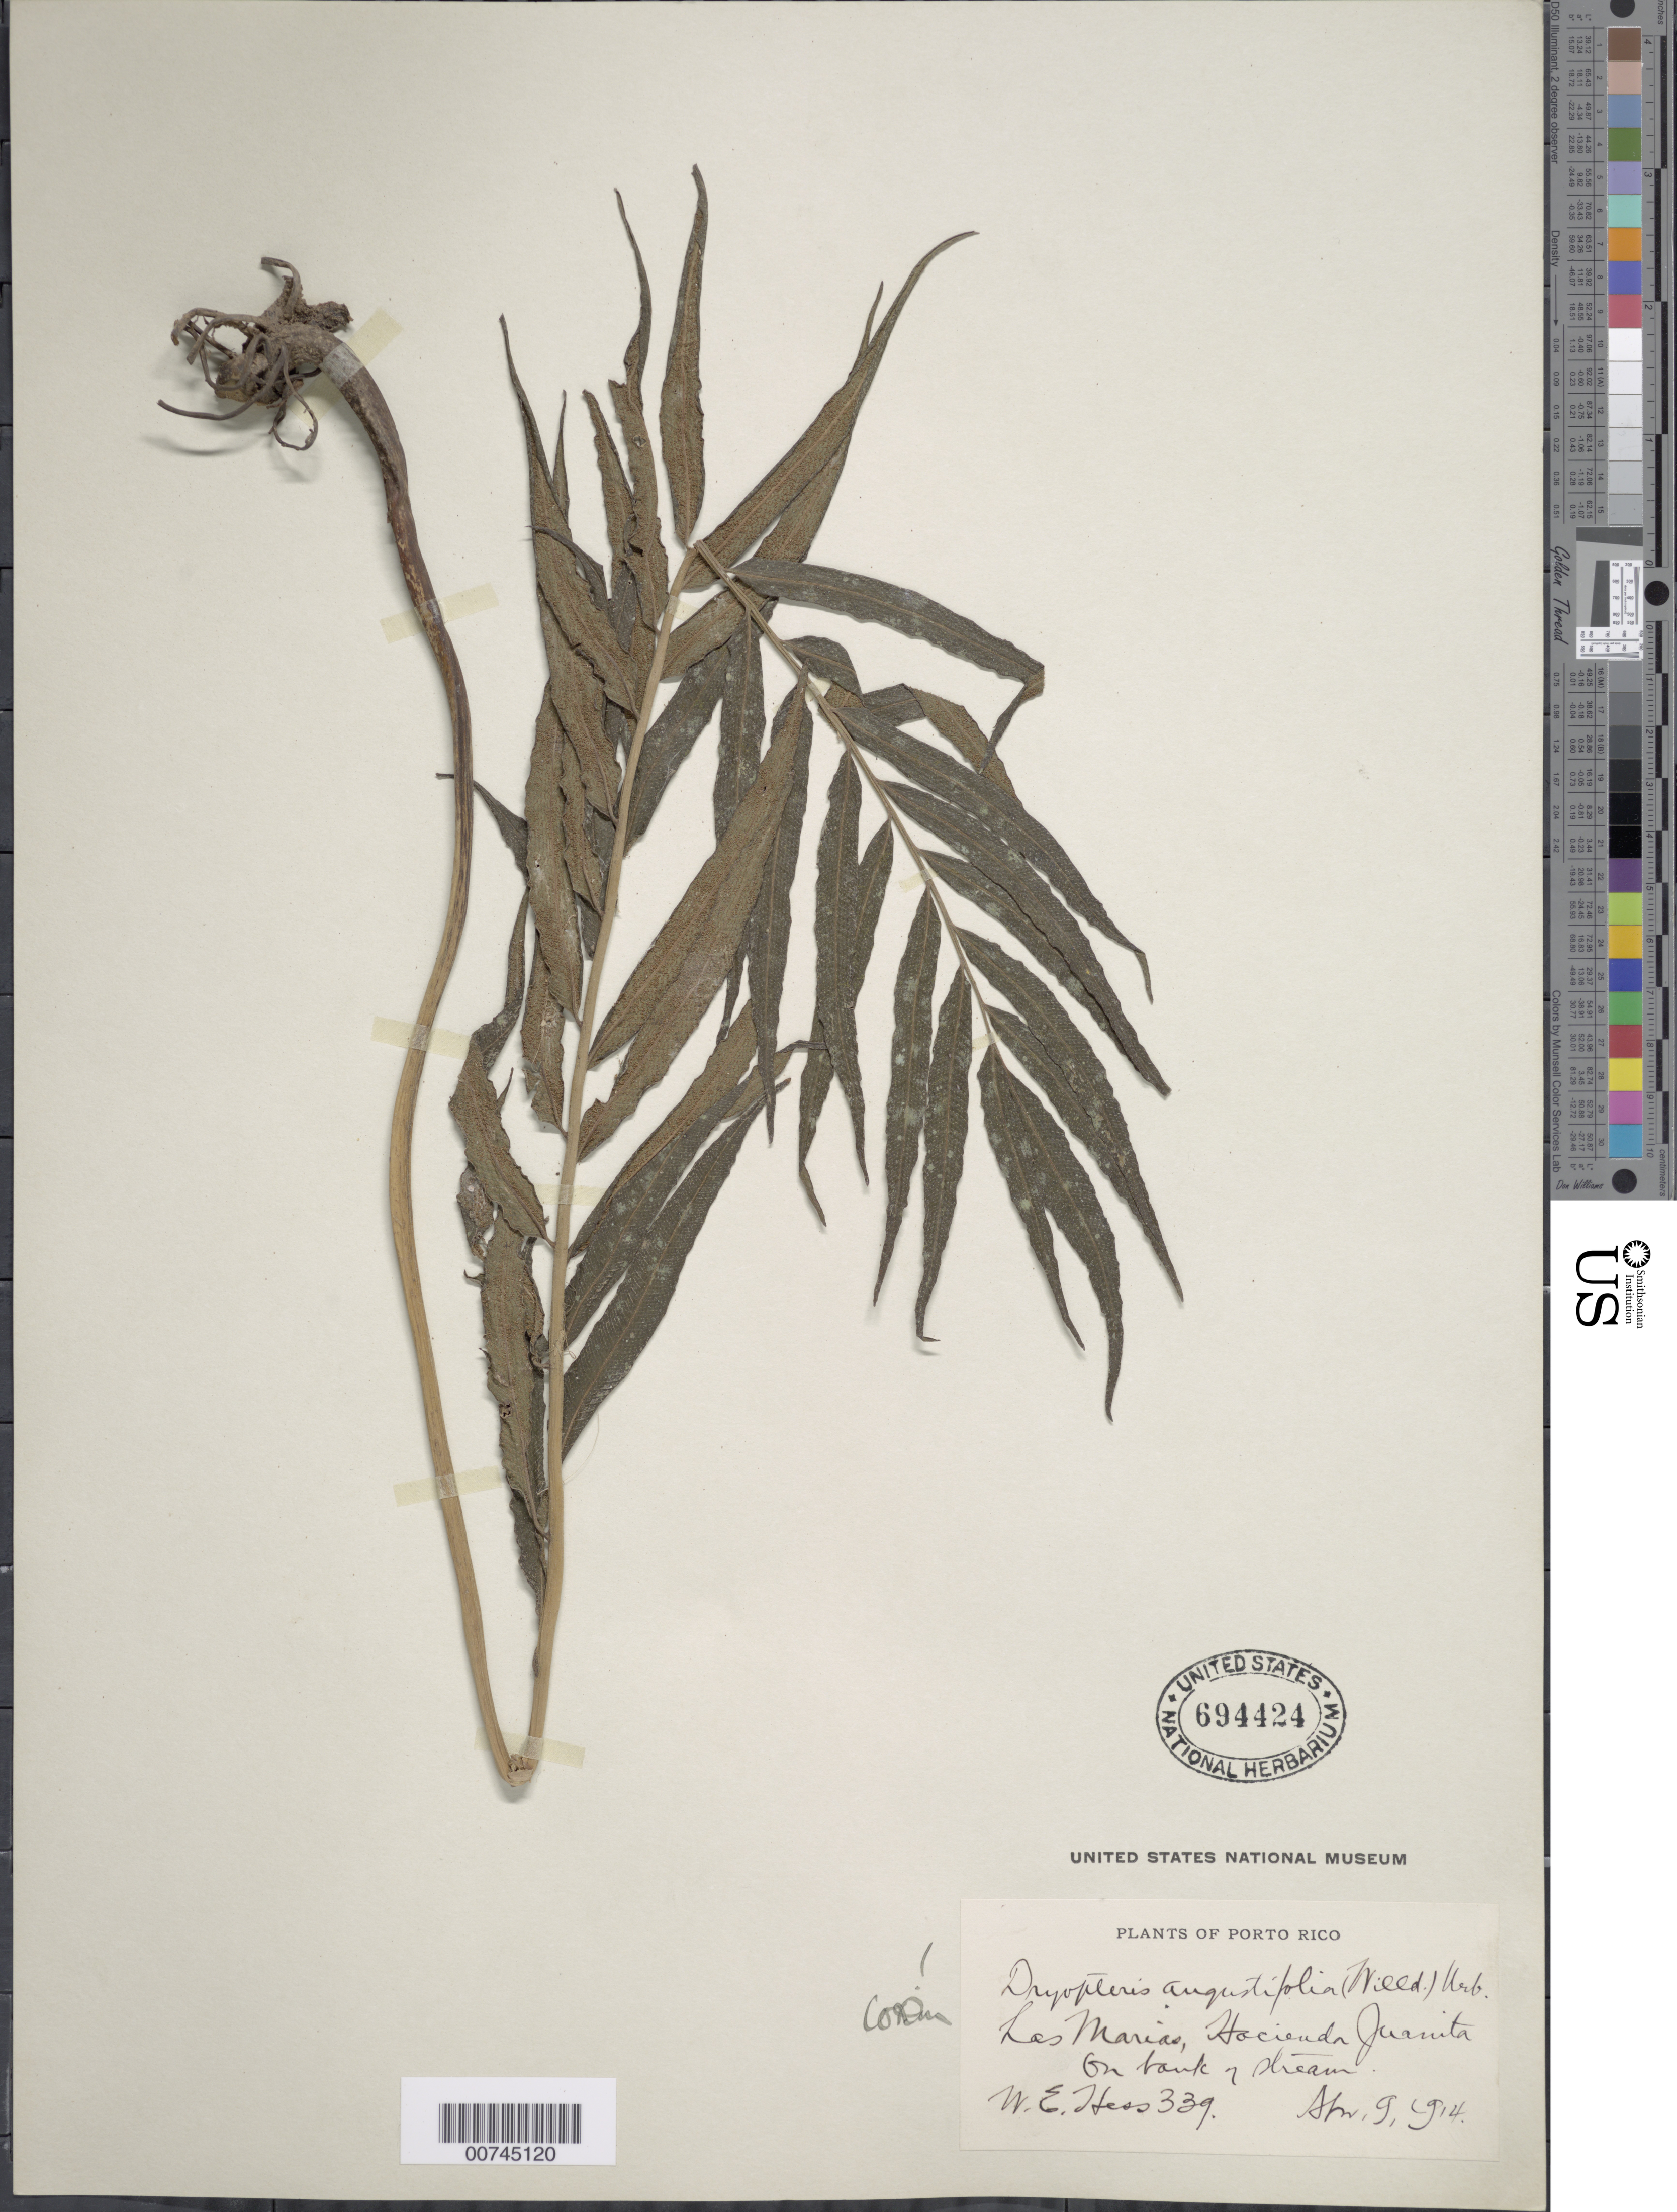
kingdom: Plantae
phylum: Tracheophyta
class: Polypodiopsida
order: Polypodiales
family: Thelypteridaceae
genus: Meniscium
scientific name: Meniscium angustifolium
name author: Willd.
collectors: W. Hess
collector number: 339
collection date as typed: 09 Apr 1914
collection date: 1914-04-09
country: Puerto Rico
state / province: Las Marías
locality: Las Marías, Hacienda Juanita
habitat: On bank and stream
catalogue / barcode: US 694424